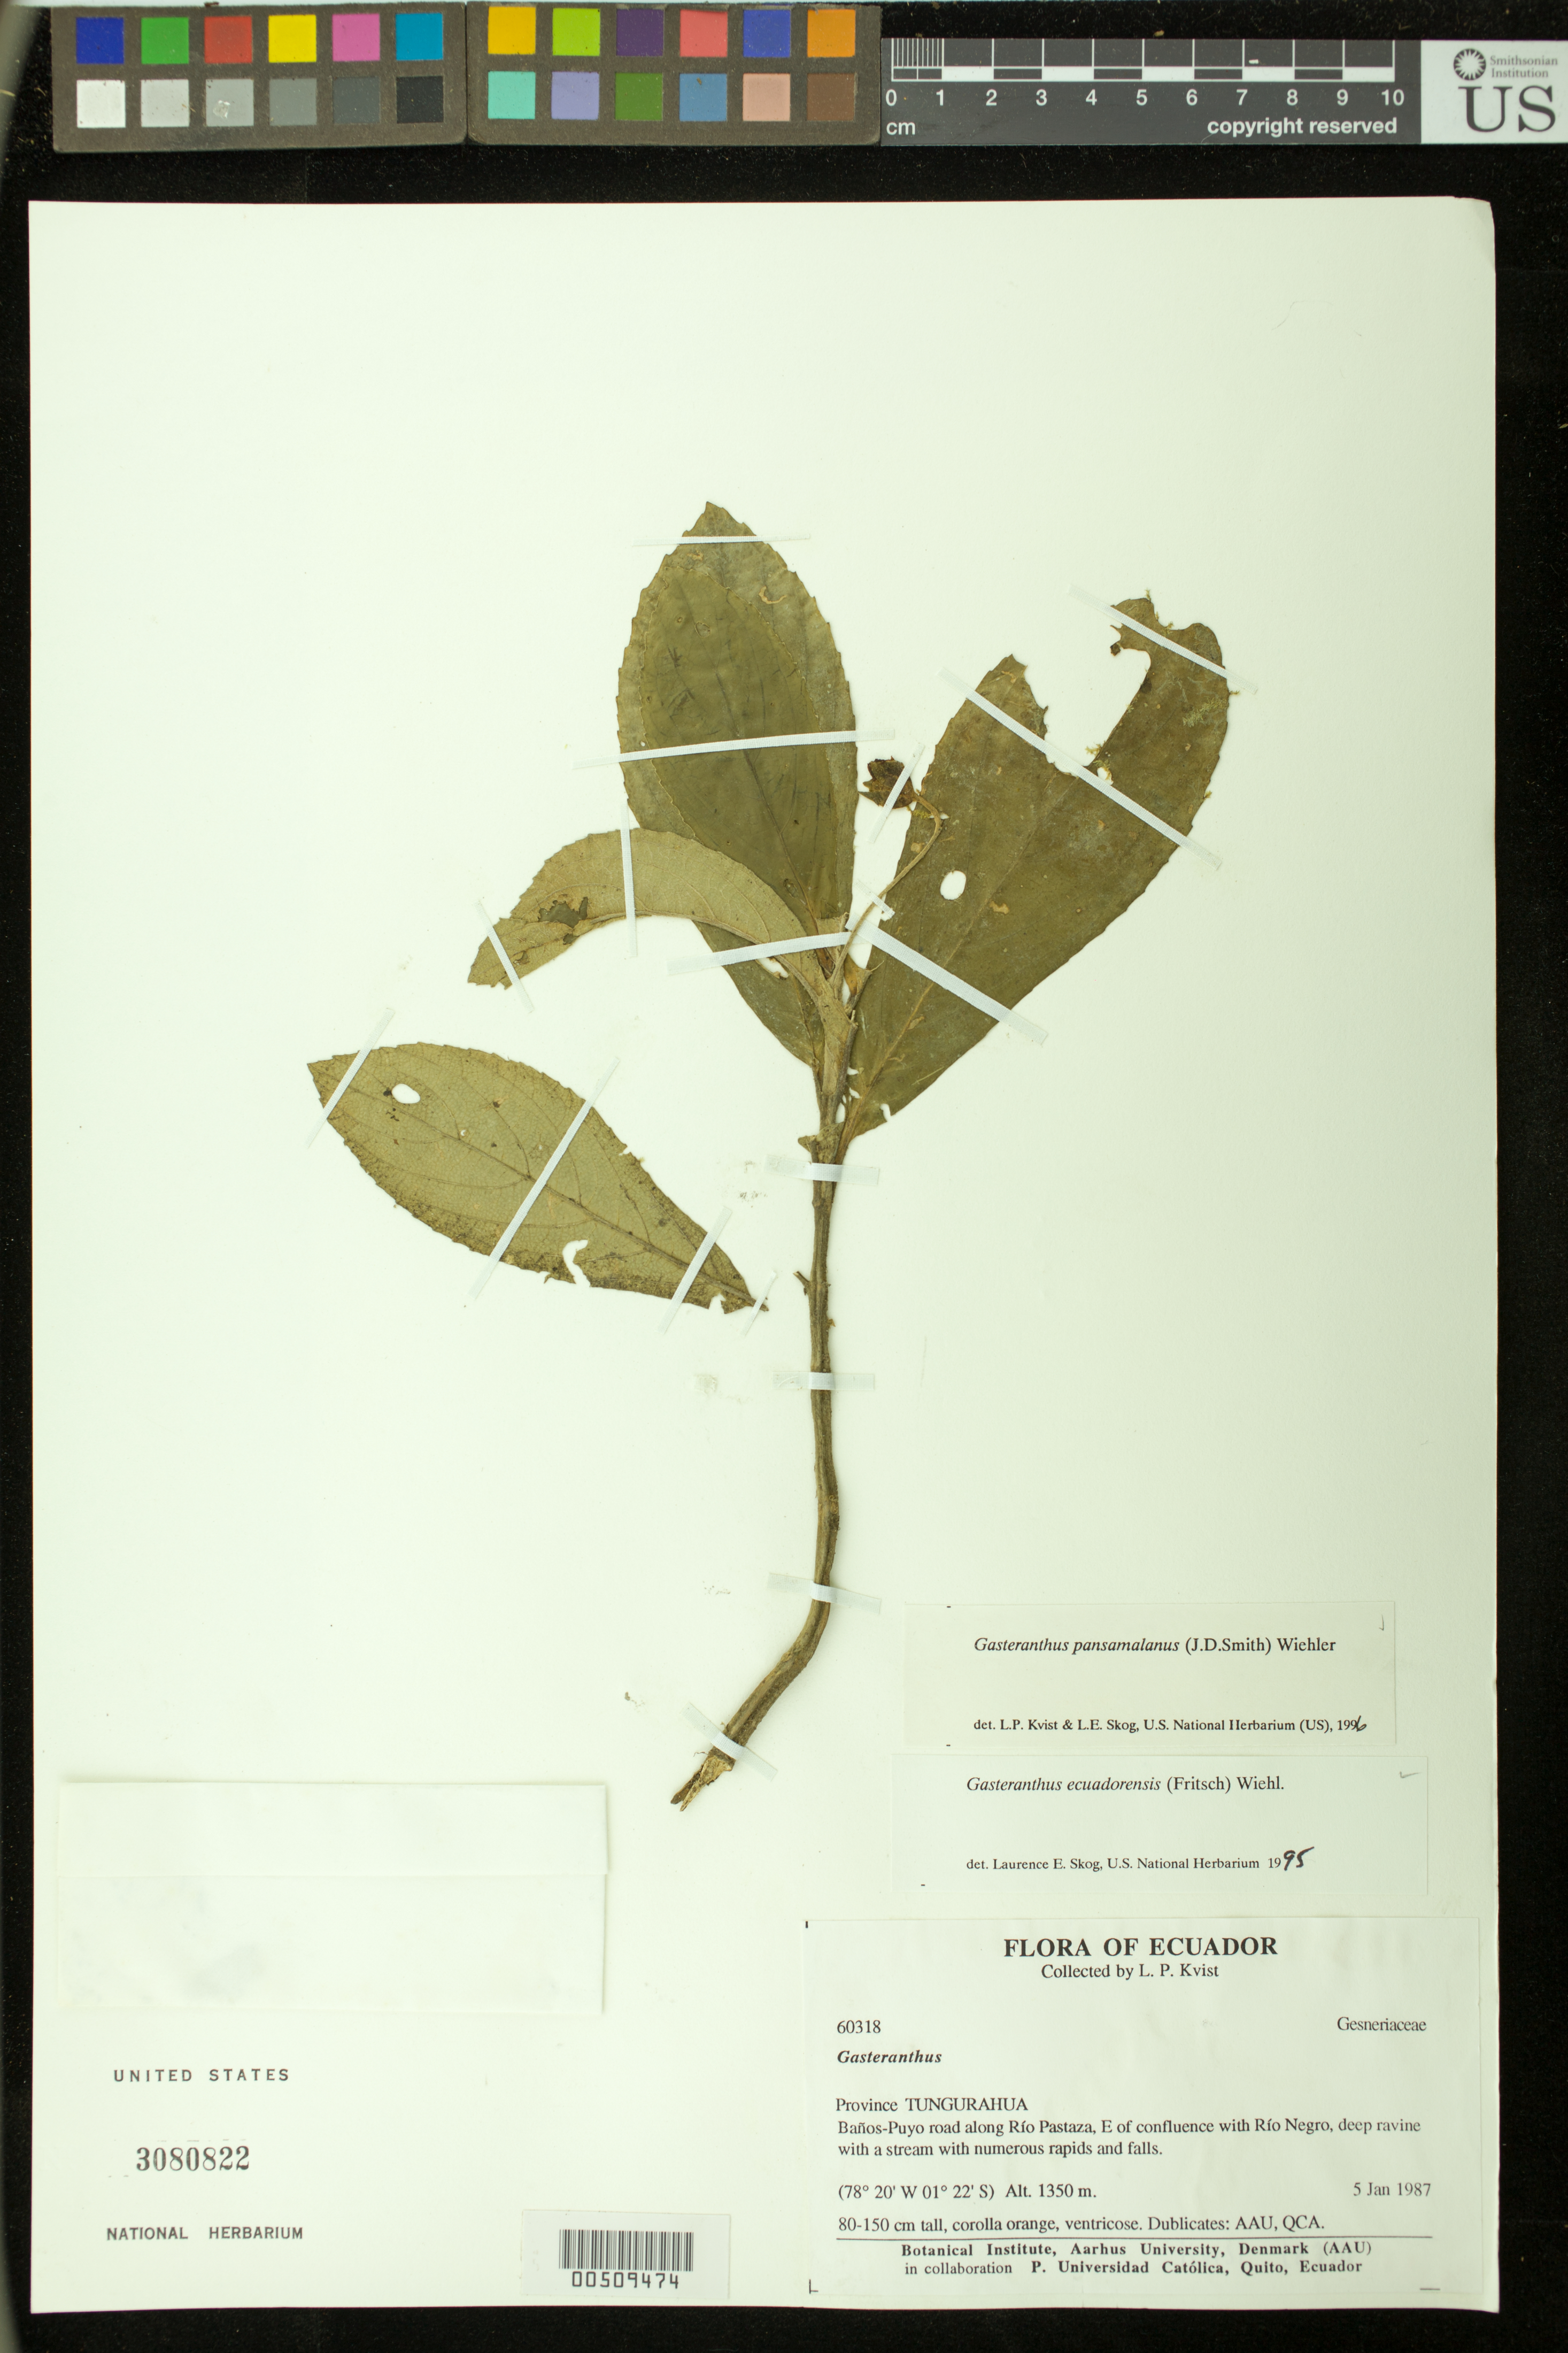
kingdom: Plantae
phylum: Tracheophyta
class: Magnoliopsida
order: Lamiales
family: Gesneriaceae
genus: Gasteranthus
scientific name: Gasteranthus pansamalanus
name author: (Donn. Sm.) Wiehler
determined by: Skog, Laurence E.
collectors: L. P. Kvist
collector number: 60318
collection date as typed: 05 Jan 1987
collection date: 1987-01-05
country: Ecuador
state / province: Tungurahua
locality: Baños - Puyo road along Río Pastaza, E of confluence with Río Negro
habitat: Deep ravine with a stream with numerous rapids and falls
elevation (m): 1350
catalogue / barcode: US 3080822